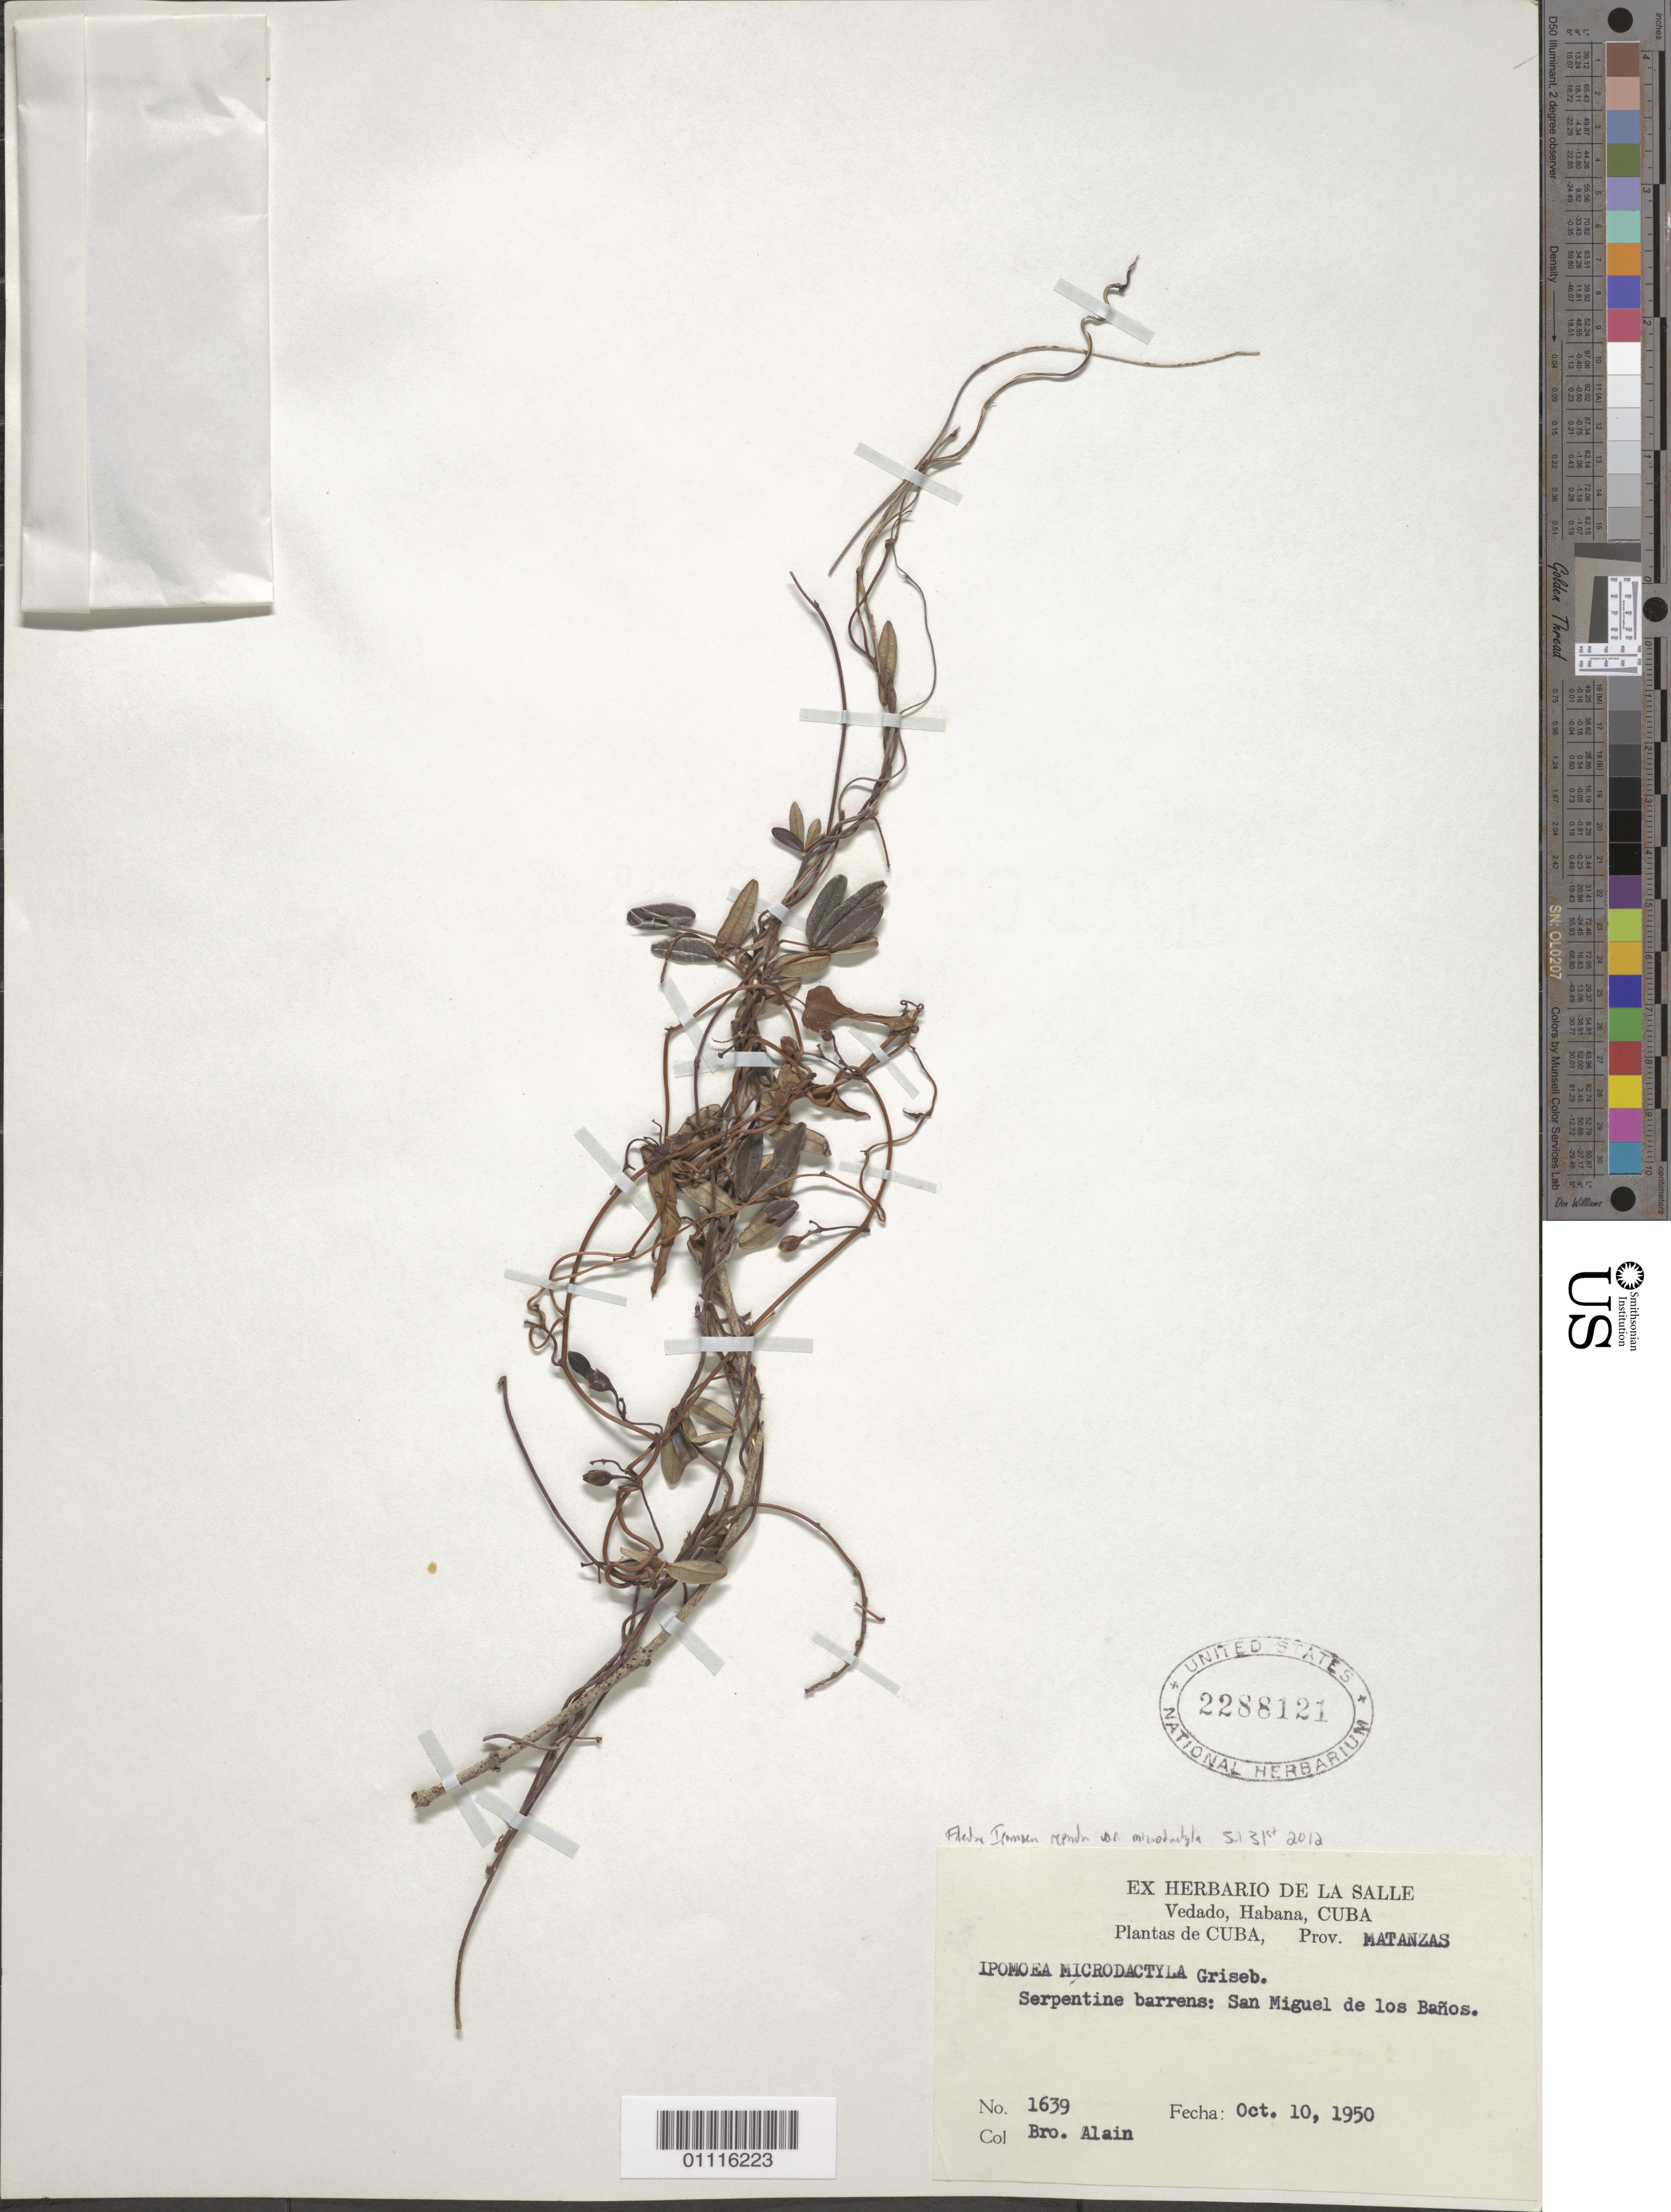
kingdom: Plantae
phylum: Tracheophyta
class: Magnoliopsida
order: Solanales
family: Convolvulaceae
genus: Ipomoea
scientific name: Ipomoea microdactyla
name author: Griseb.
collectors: A. H. Liogier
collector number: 1639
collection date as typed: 10 Oct 1950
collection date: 1950-10-10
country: Cuba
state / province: Matanzas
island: Cuba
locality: Serpentine barrnes: San Miguel de los Banos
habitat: Serpentine barrens.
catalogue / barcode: US 2288121